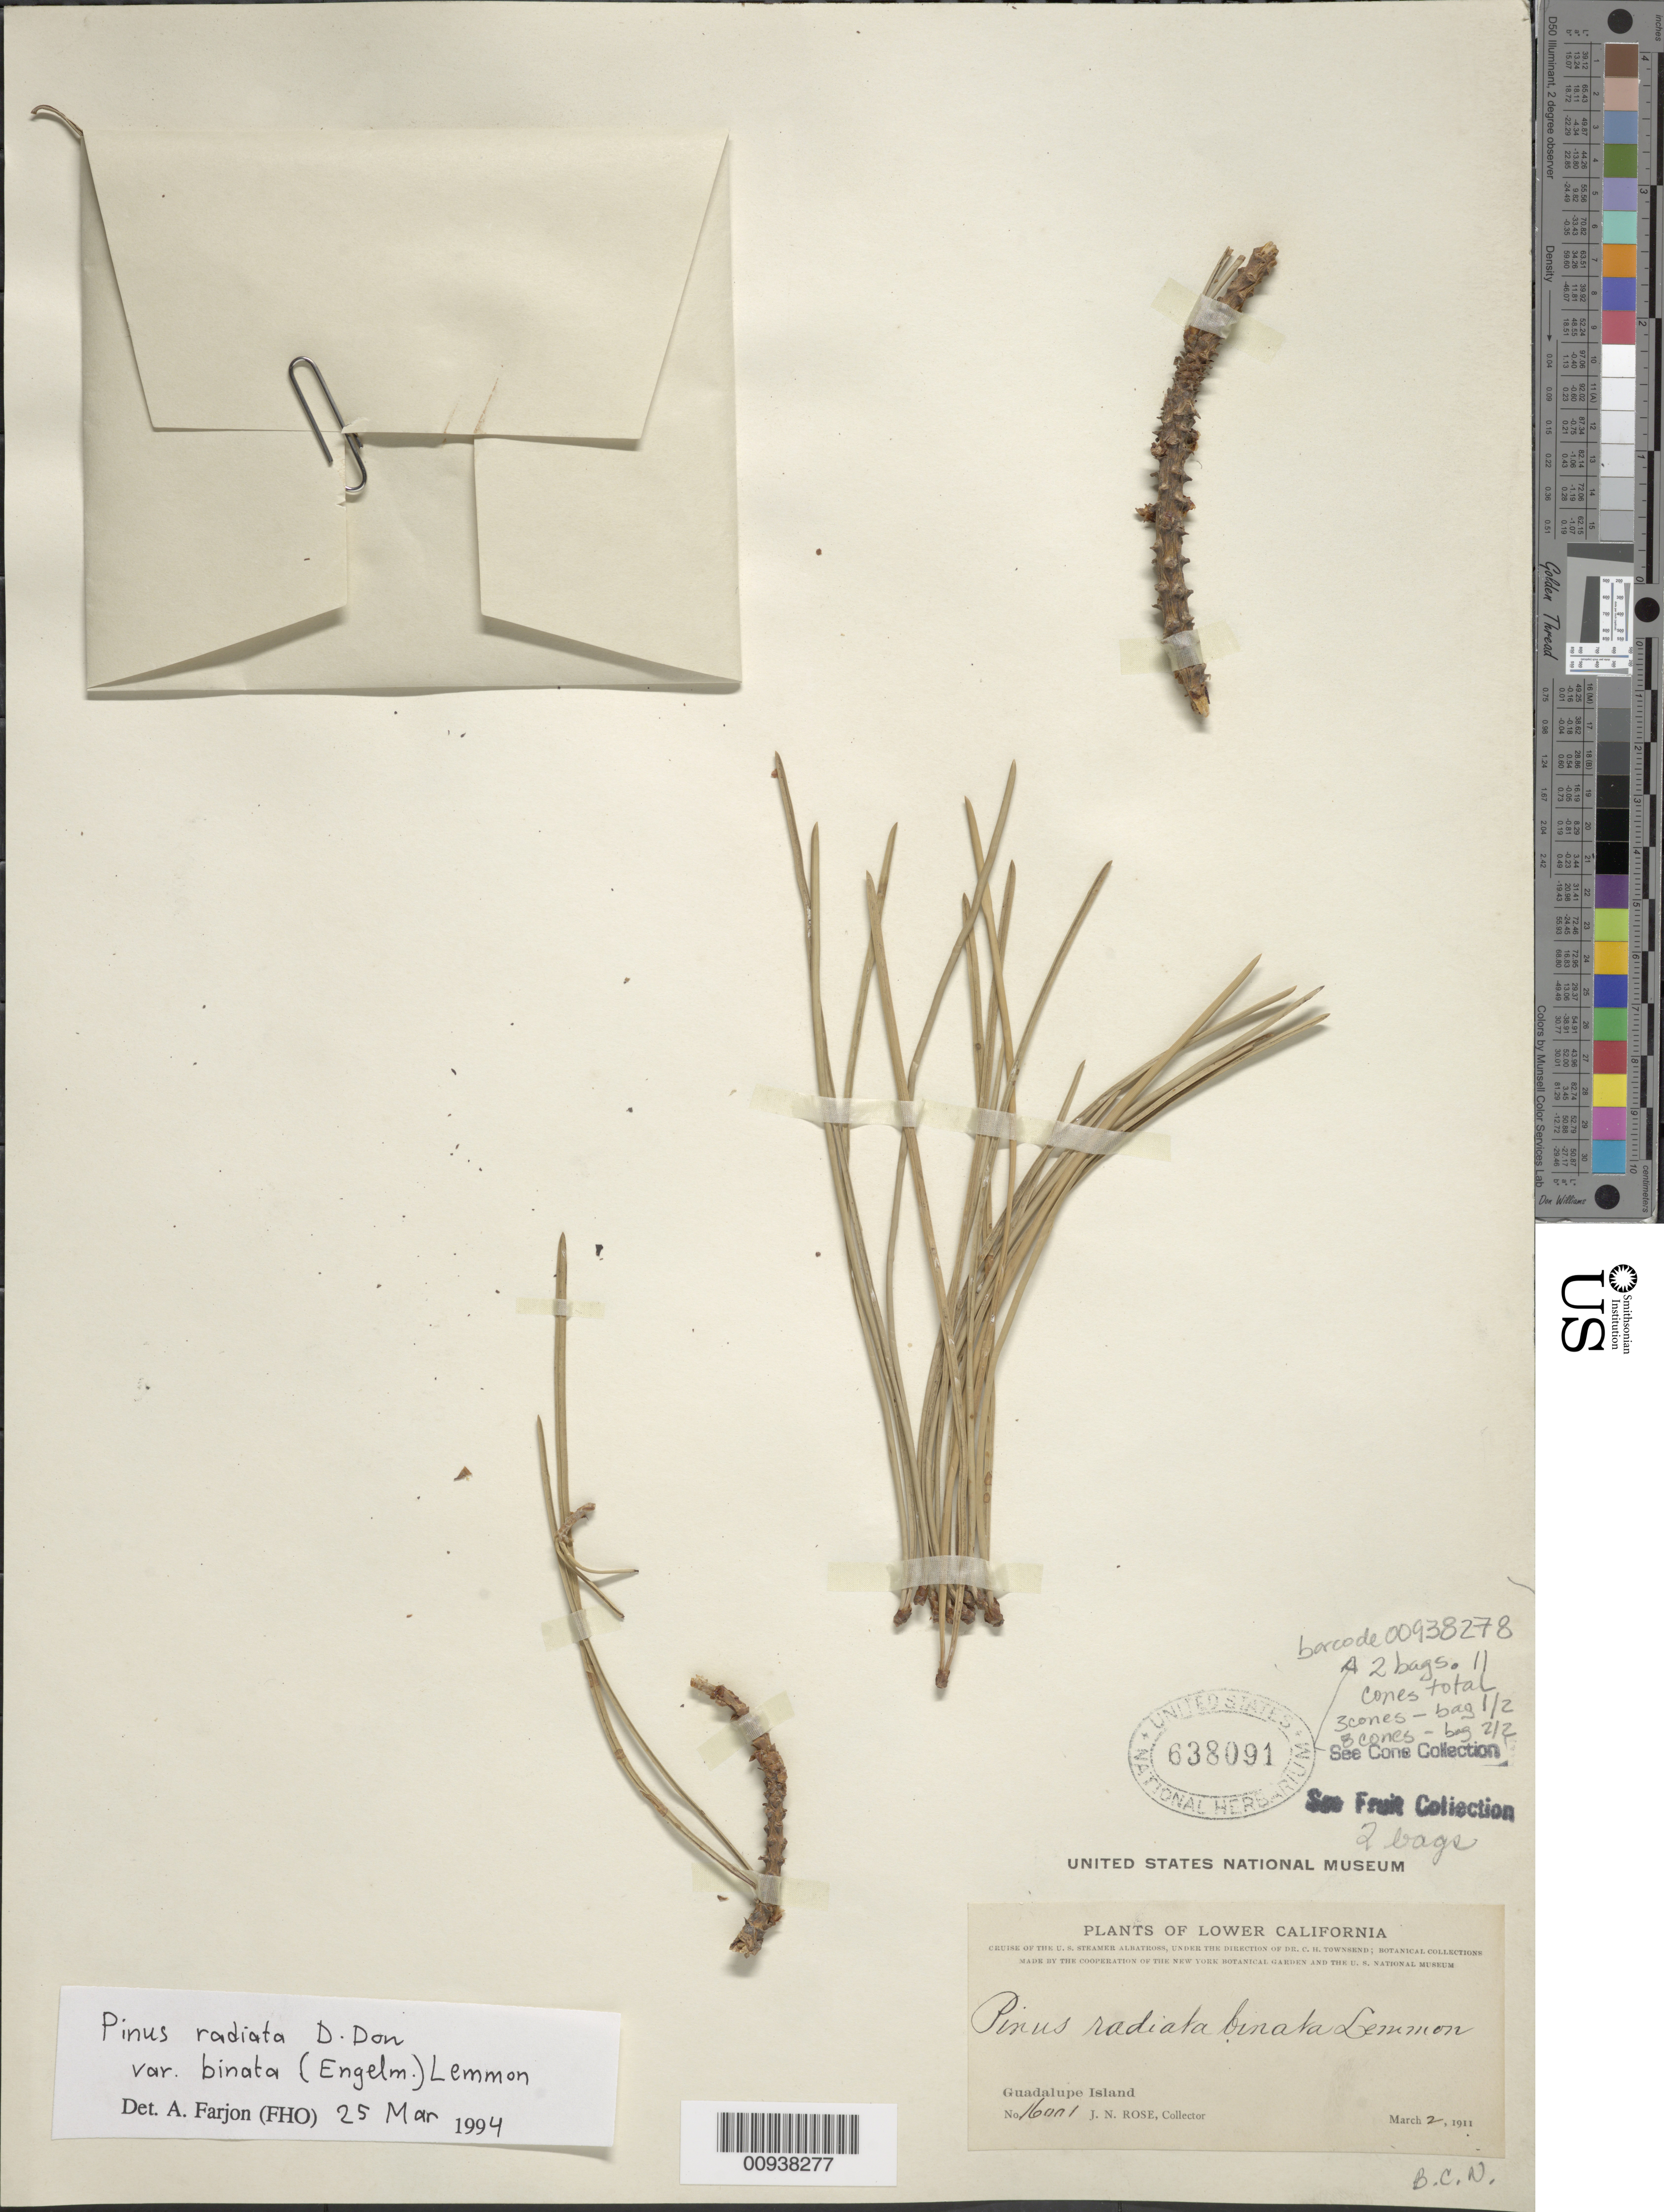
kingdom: Plantae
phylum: Tracheophyta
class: Pinopsida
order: Pinales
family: Pinaceae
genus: Pinus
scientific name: Pinus radiata var. binata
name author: (Engelm.) Lemmon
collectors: J. N. Rose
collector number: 16001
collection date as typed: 02 Mar 1911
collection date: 1911-03-02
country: Mexico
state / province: Baja California Norte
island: Guadalupe I.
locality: Guadalupe Island. Lower California.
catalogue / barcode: US 638091